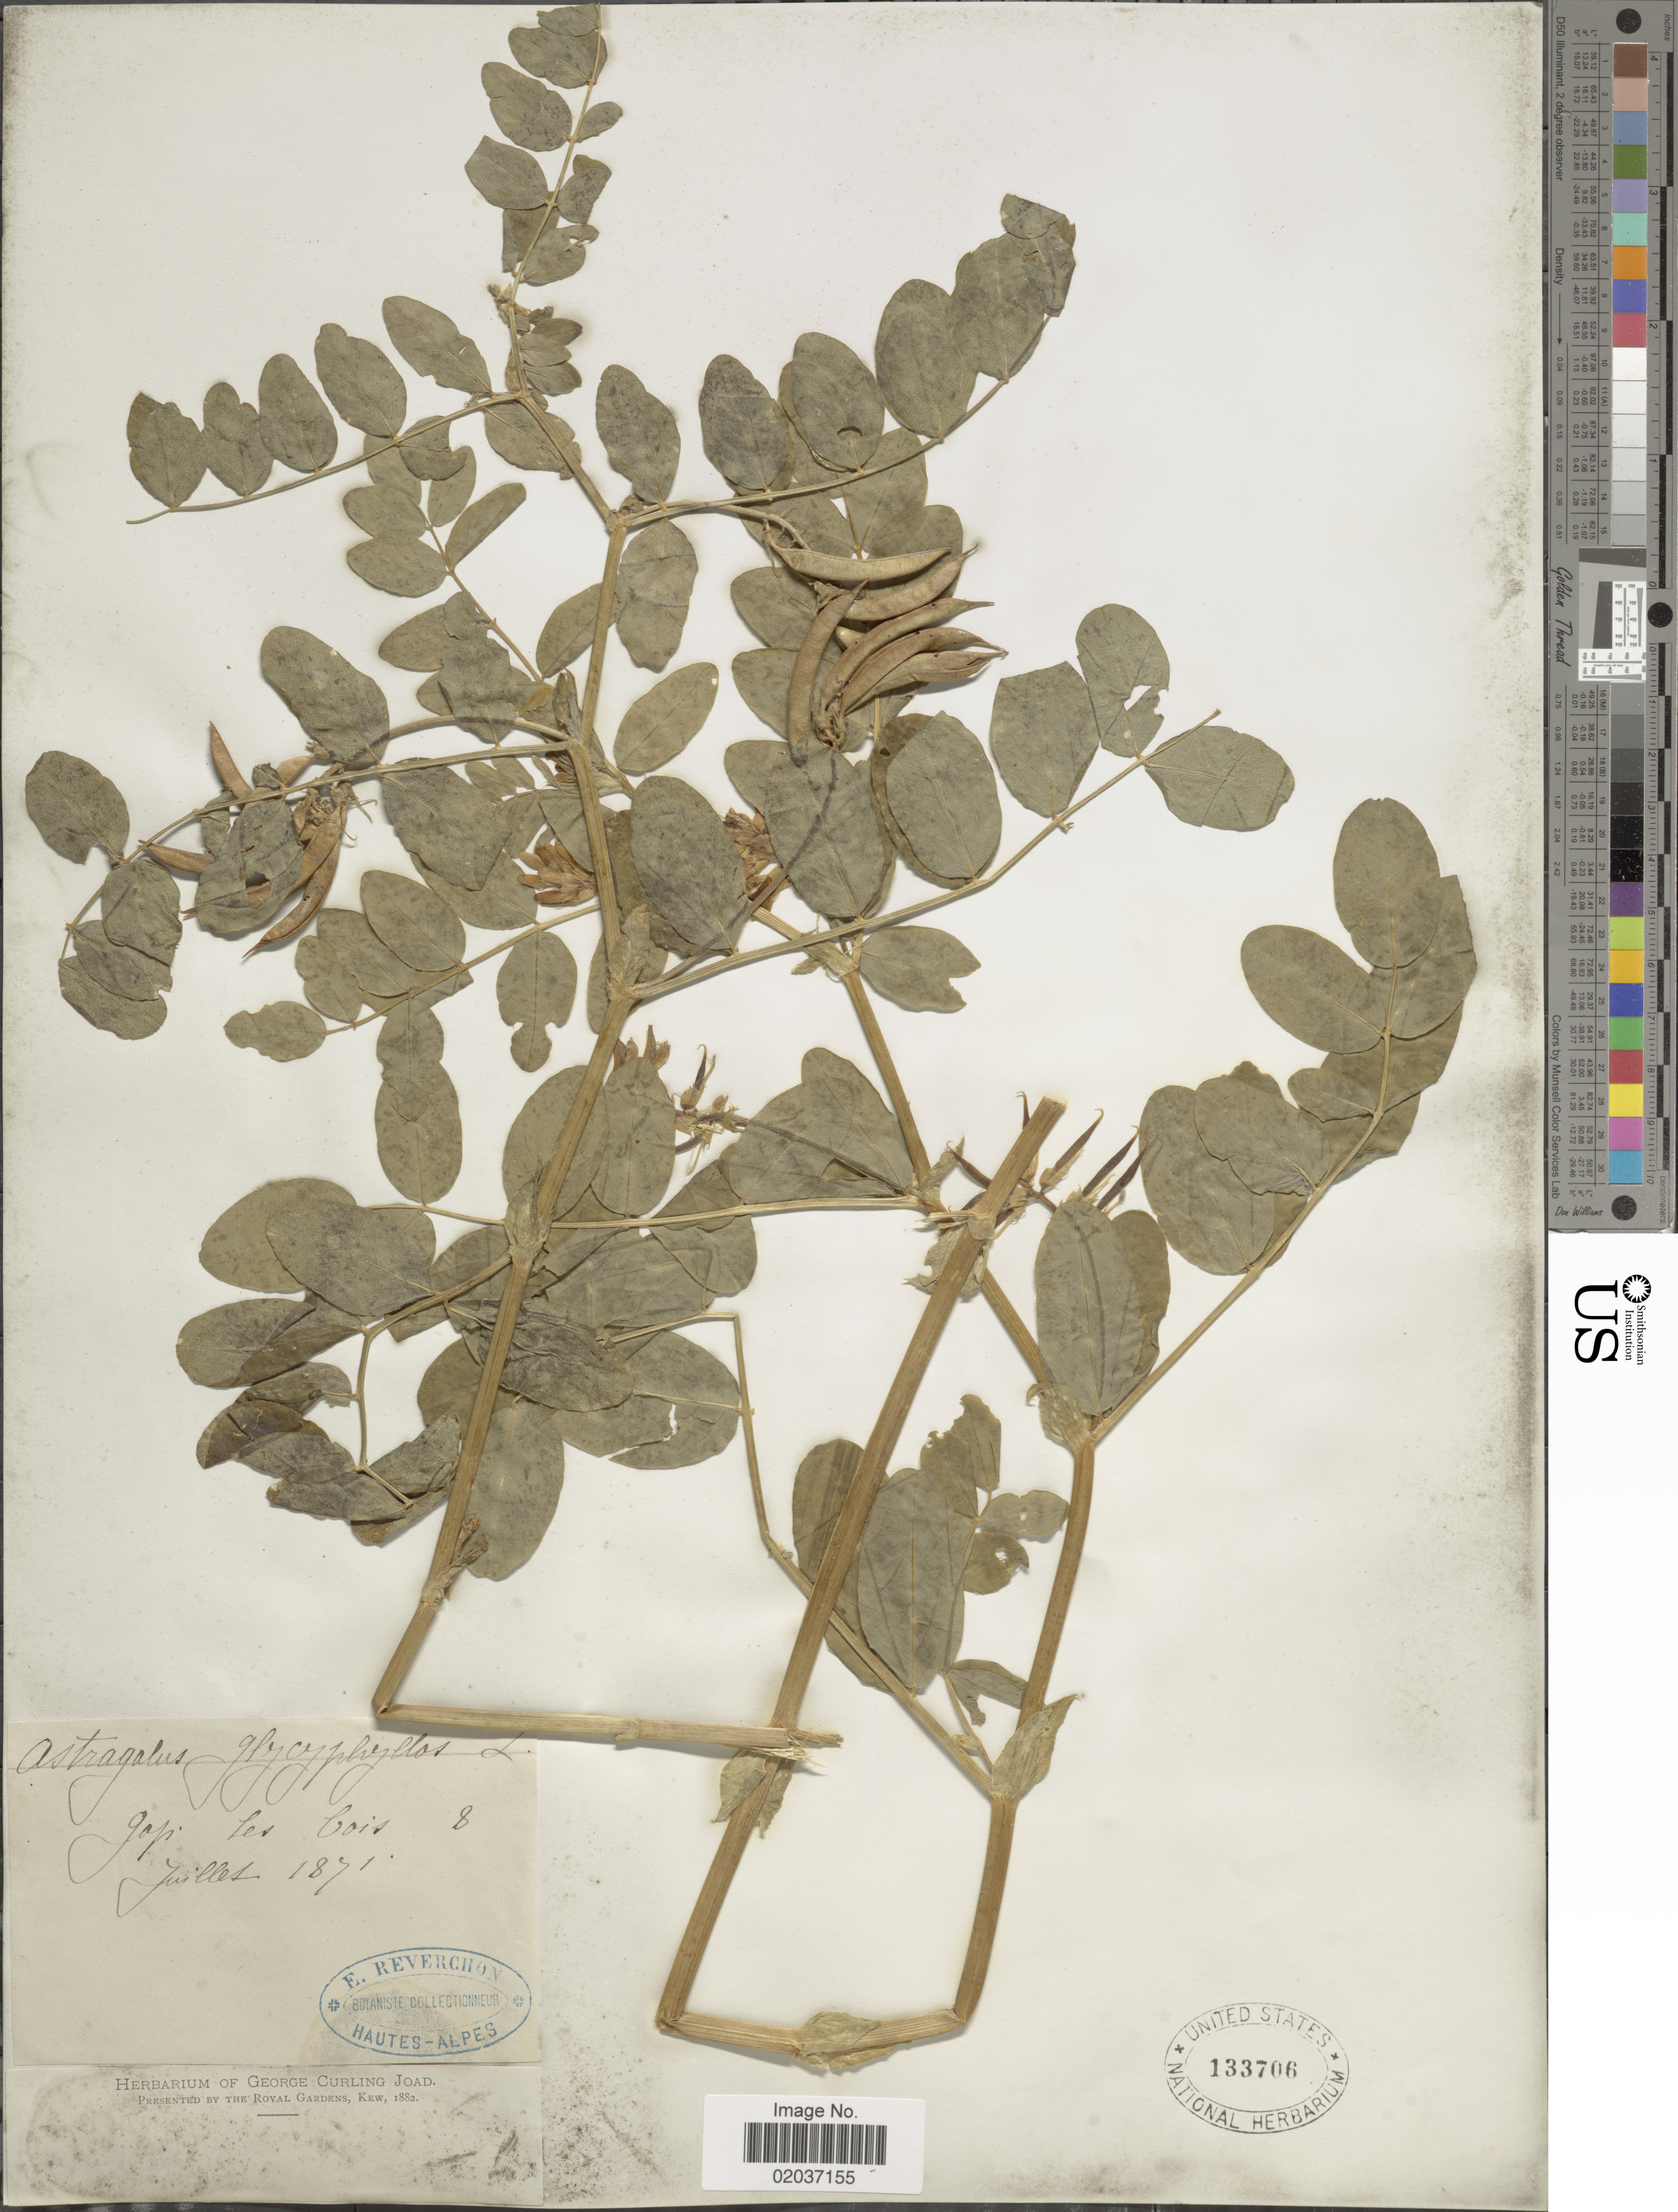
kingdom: Plantae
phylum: Tracheophyta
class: Magnoliopsida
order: Fabales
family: Fabaceae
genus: Astragalus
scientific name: Astragalus glycyphyllos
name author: L.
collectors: E. Reverchon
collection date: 1871-07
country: France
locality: Gap. les bois.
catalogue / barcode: US 133706